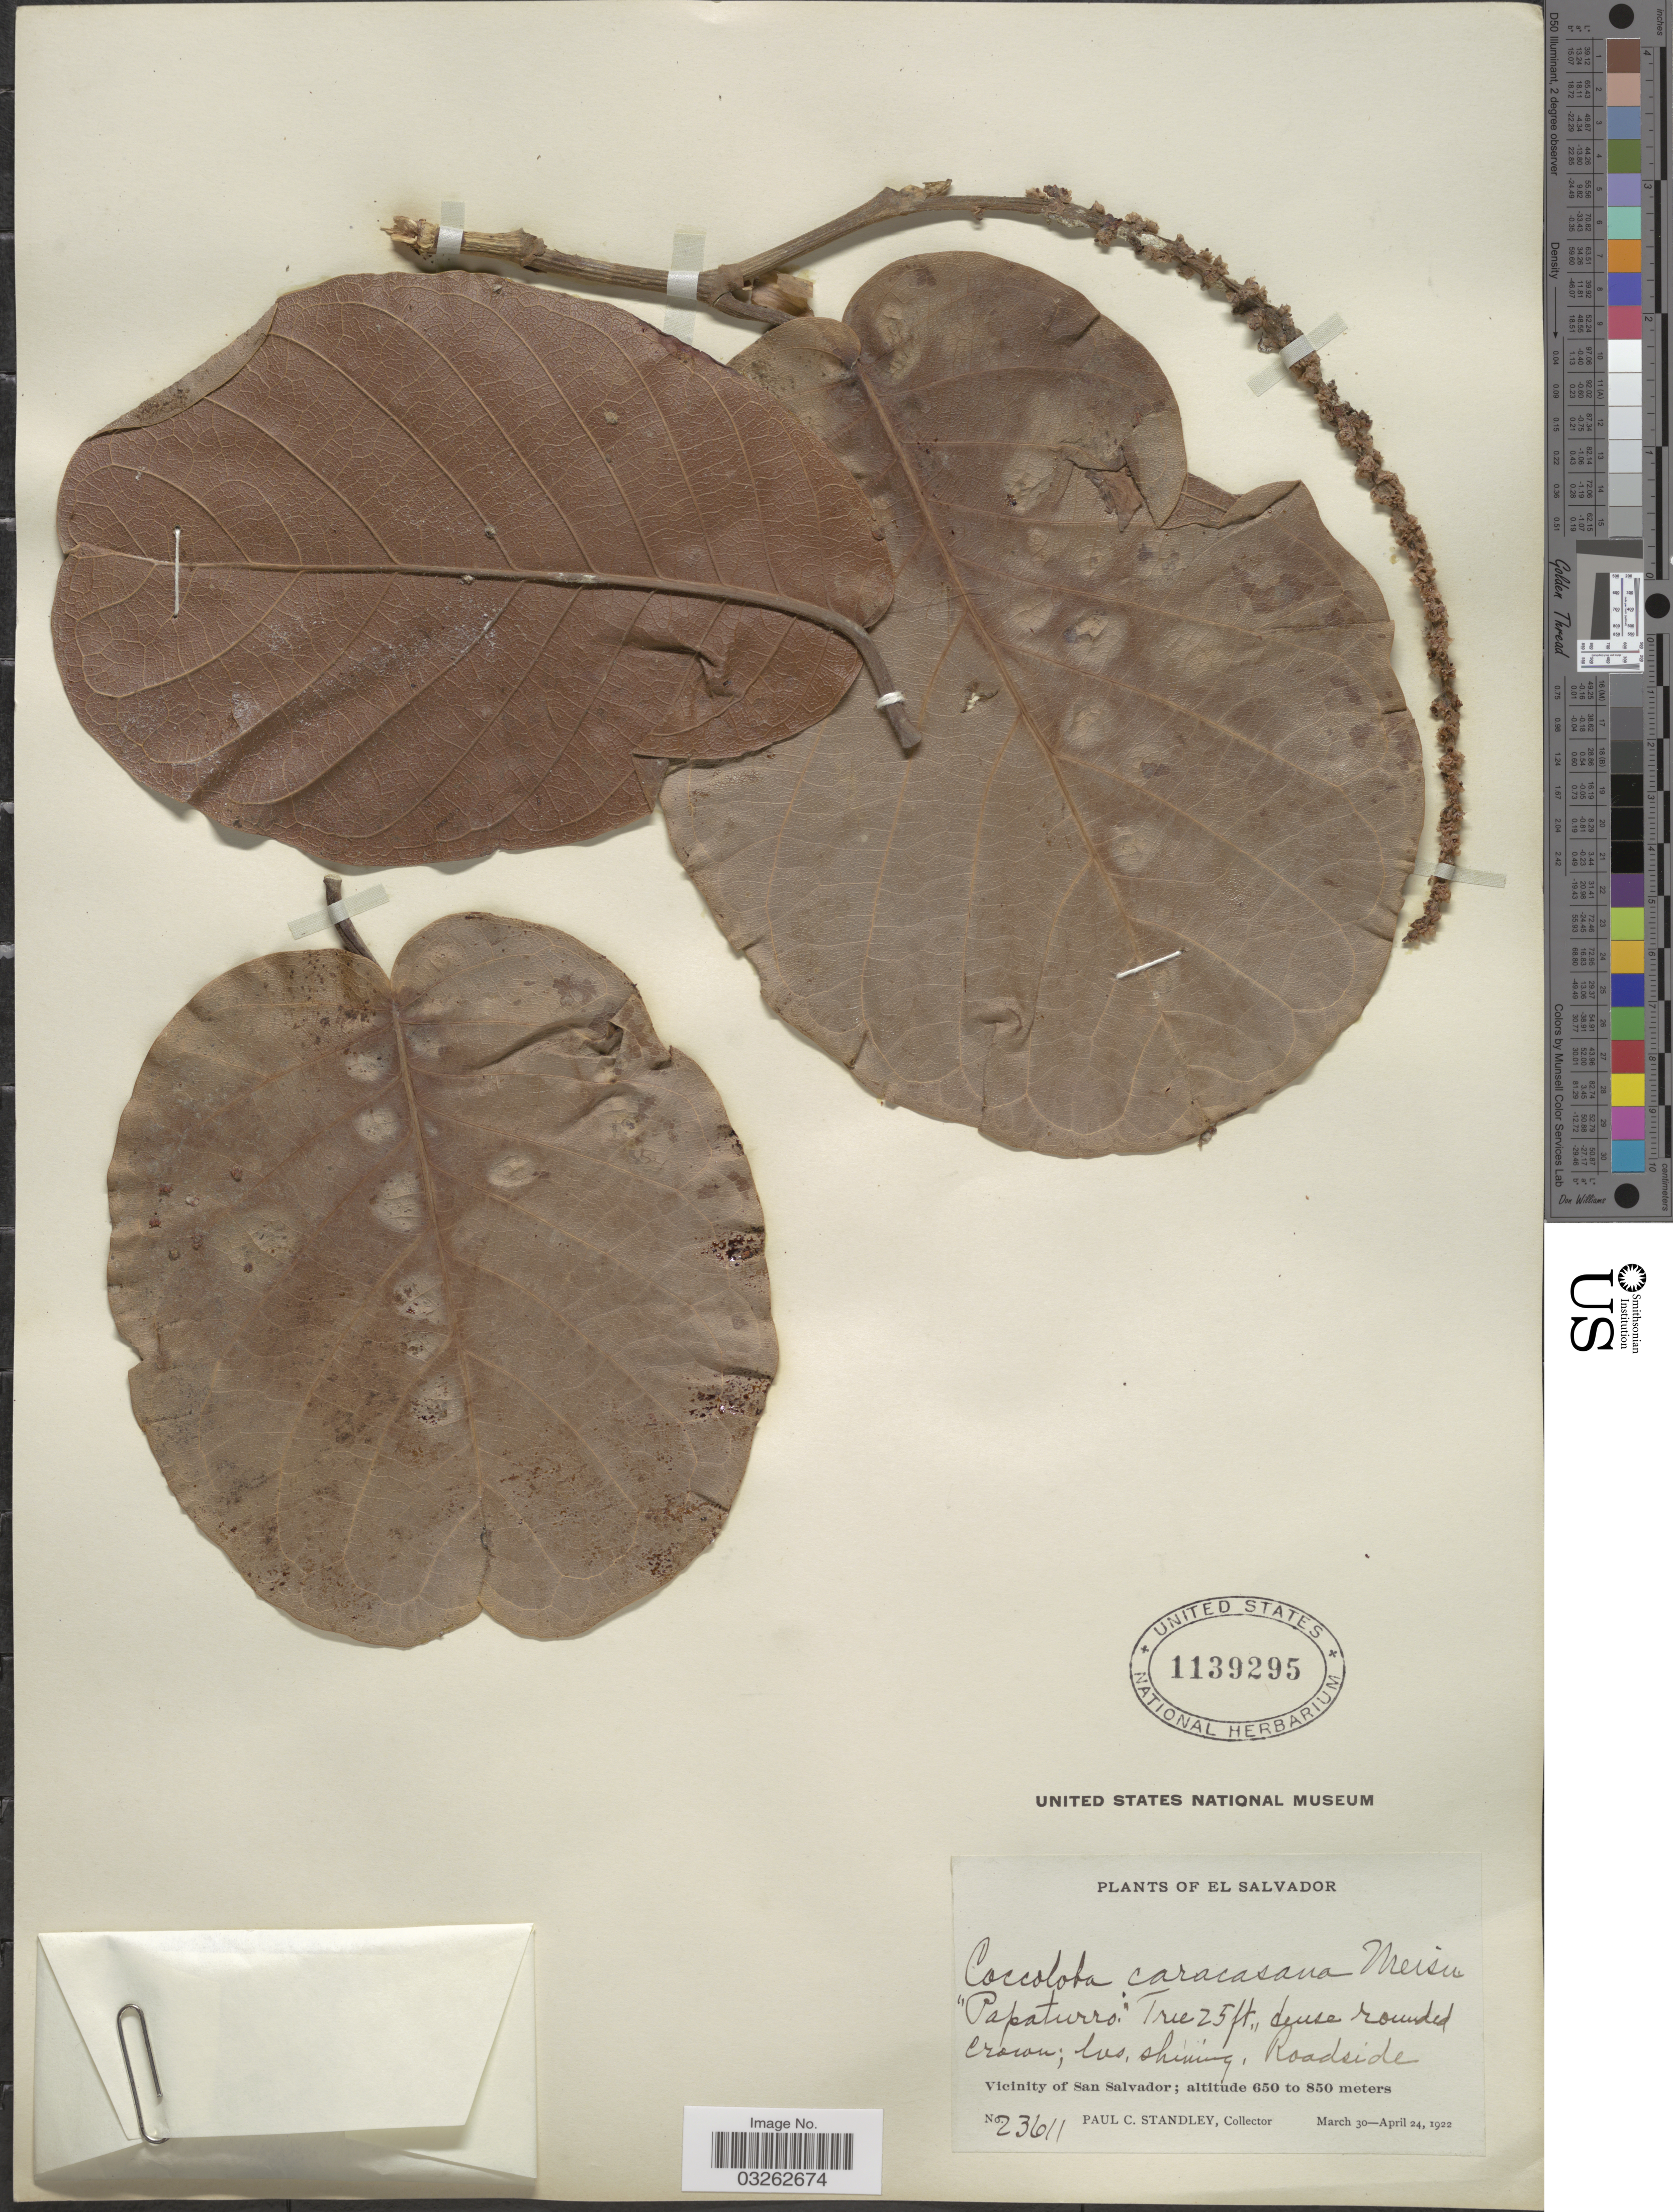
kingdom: Plantae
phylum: Tracheophyta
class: Magnoliopsida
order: Caryophyllales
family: Polygonaceae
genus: Coccoloba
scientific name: Coccoloba caracasana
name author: Meisn.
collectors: P. C. Standley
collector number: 23611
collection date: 1922-03-30/1922-04-24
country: El Salvador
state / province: San Salvador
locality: Vicinity of San Salvador.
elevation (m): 650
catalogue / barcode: US 1139295